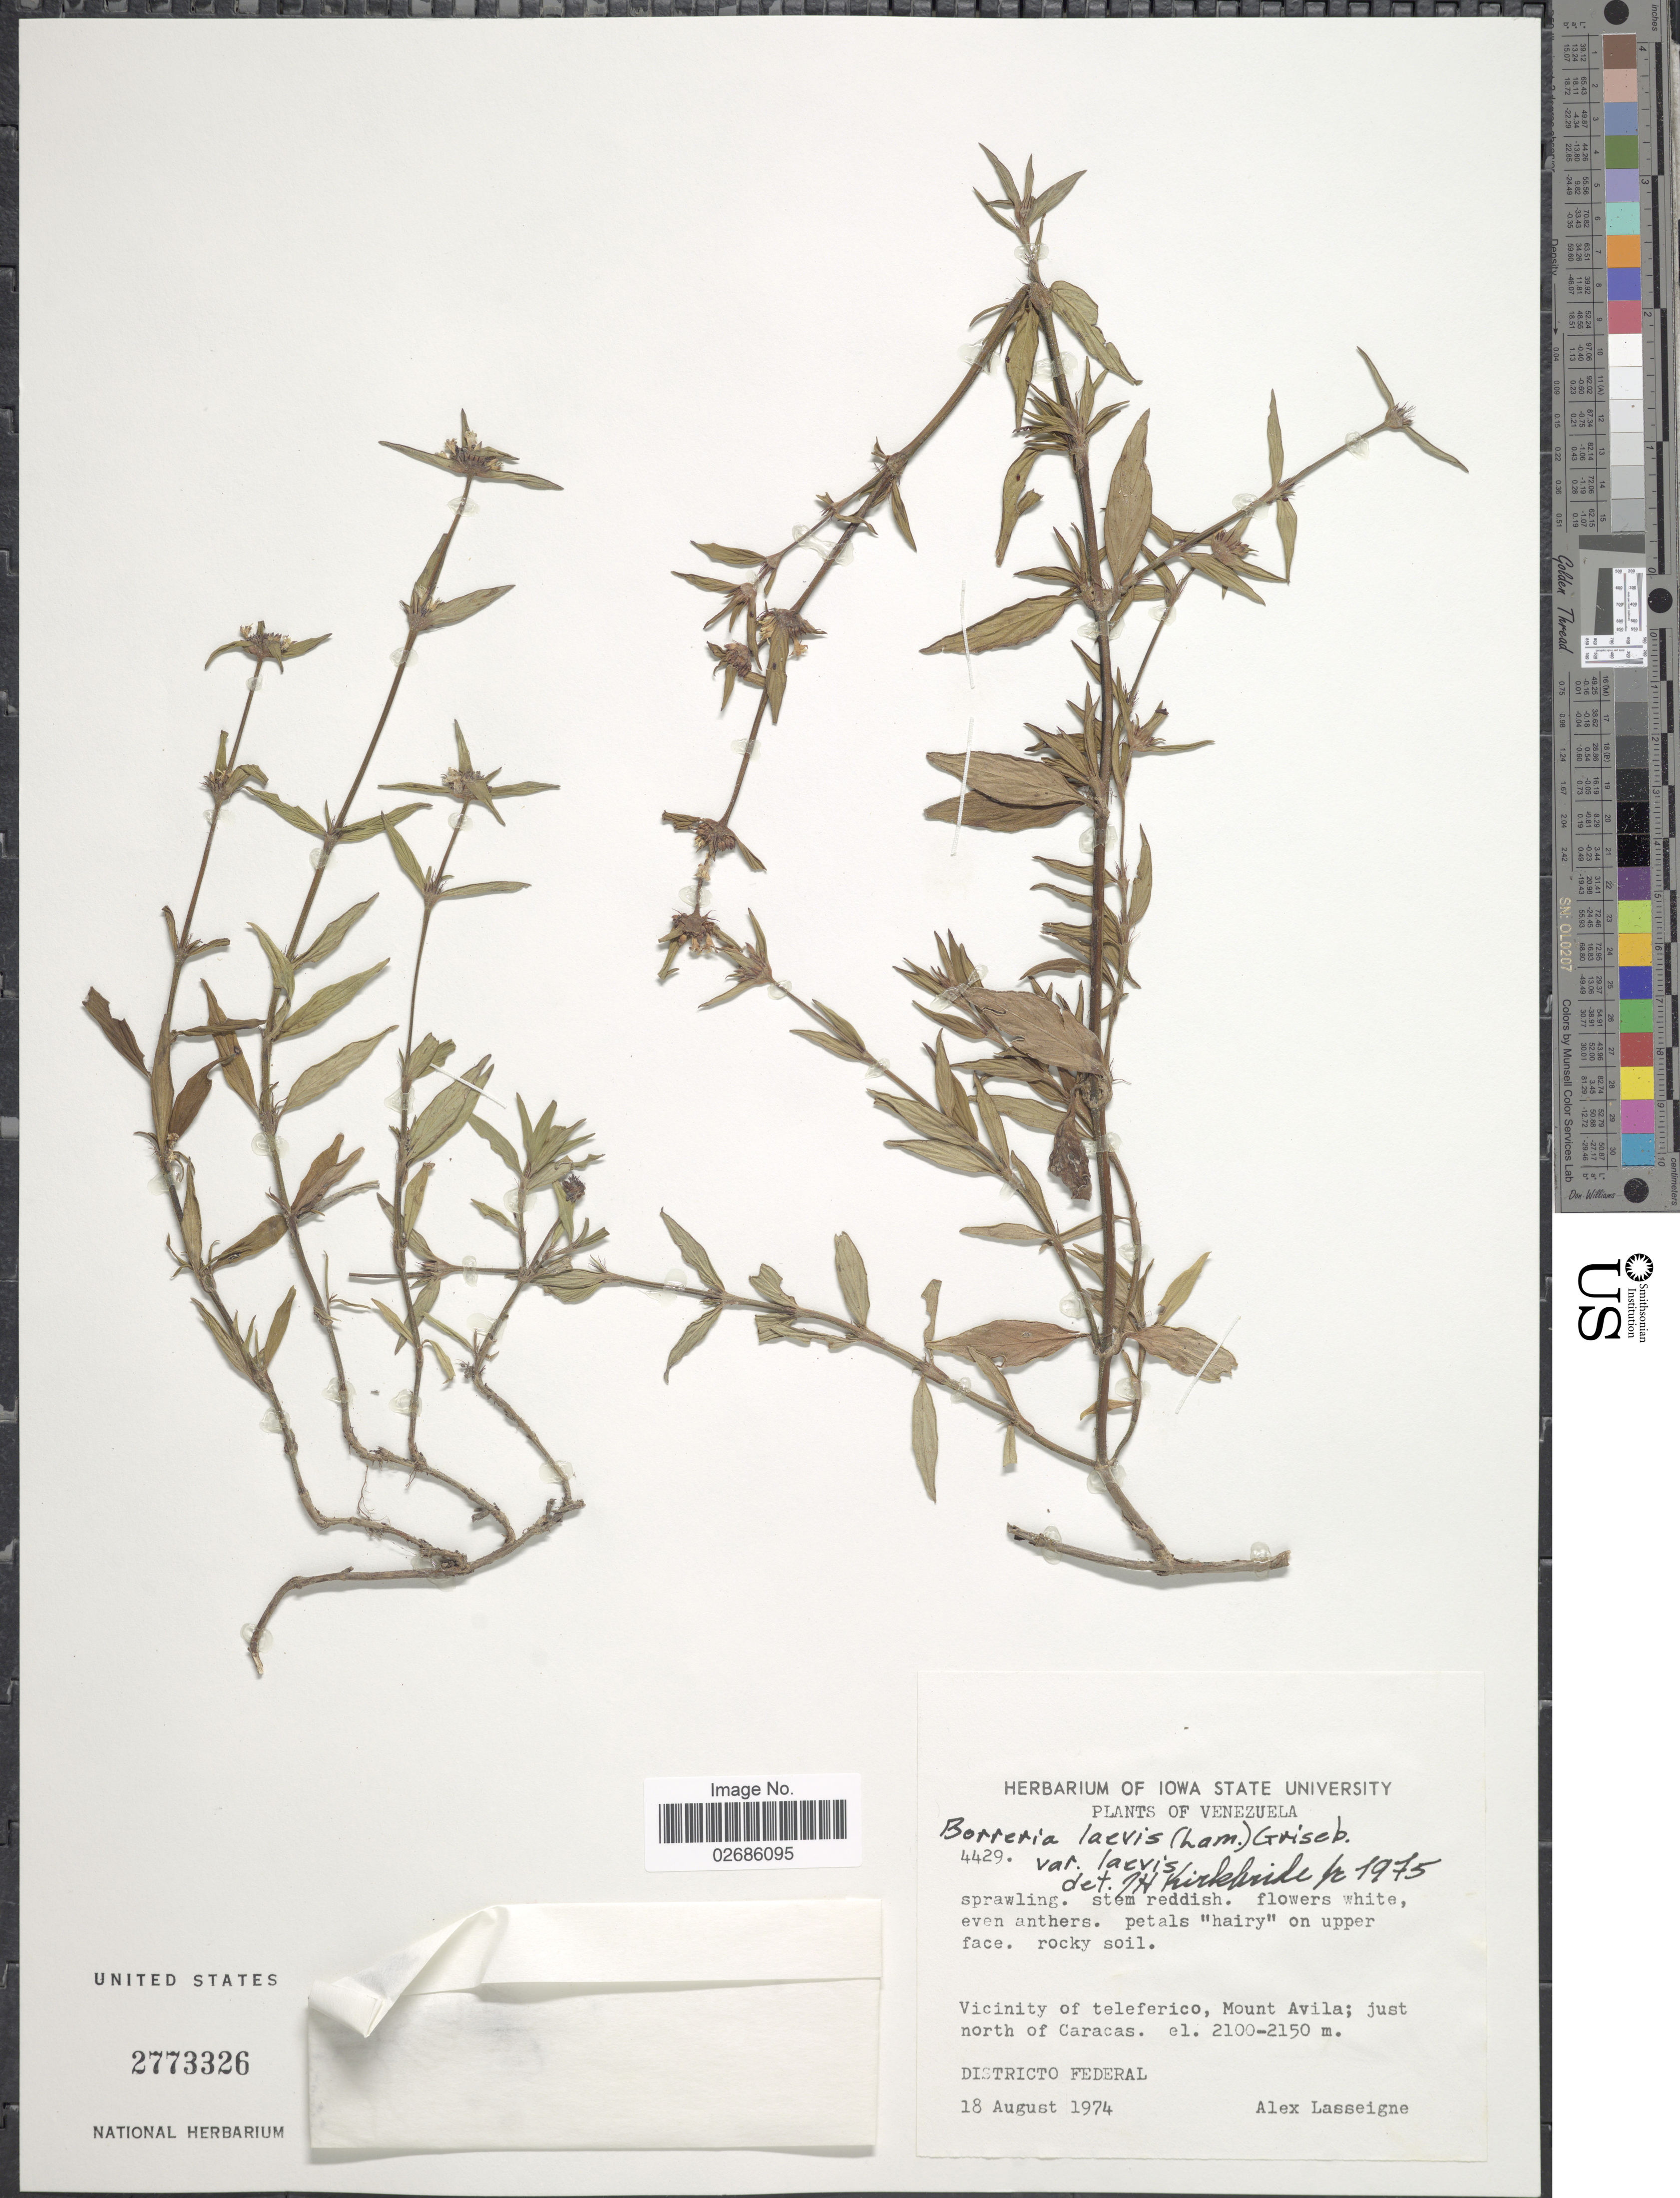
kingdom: Plantae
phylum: Tracheophyta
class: Magnoliopsida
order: Gentianales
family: Rubiaceae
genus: Borreria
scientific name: Borreria assurgens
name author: (Ruiz & Pav.) Griseb.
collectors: A. Lasseigne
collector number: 4429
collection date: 1974-08-18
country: Venezuela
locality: Vicinity of teleferico, Mount Avila; just north of Caracas. Districto Federal.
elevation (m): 2100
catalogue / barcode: US 2773326